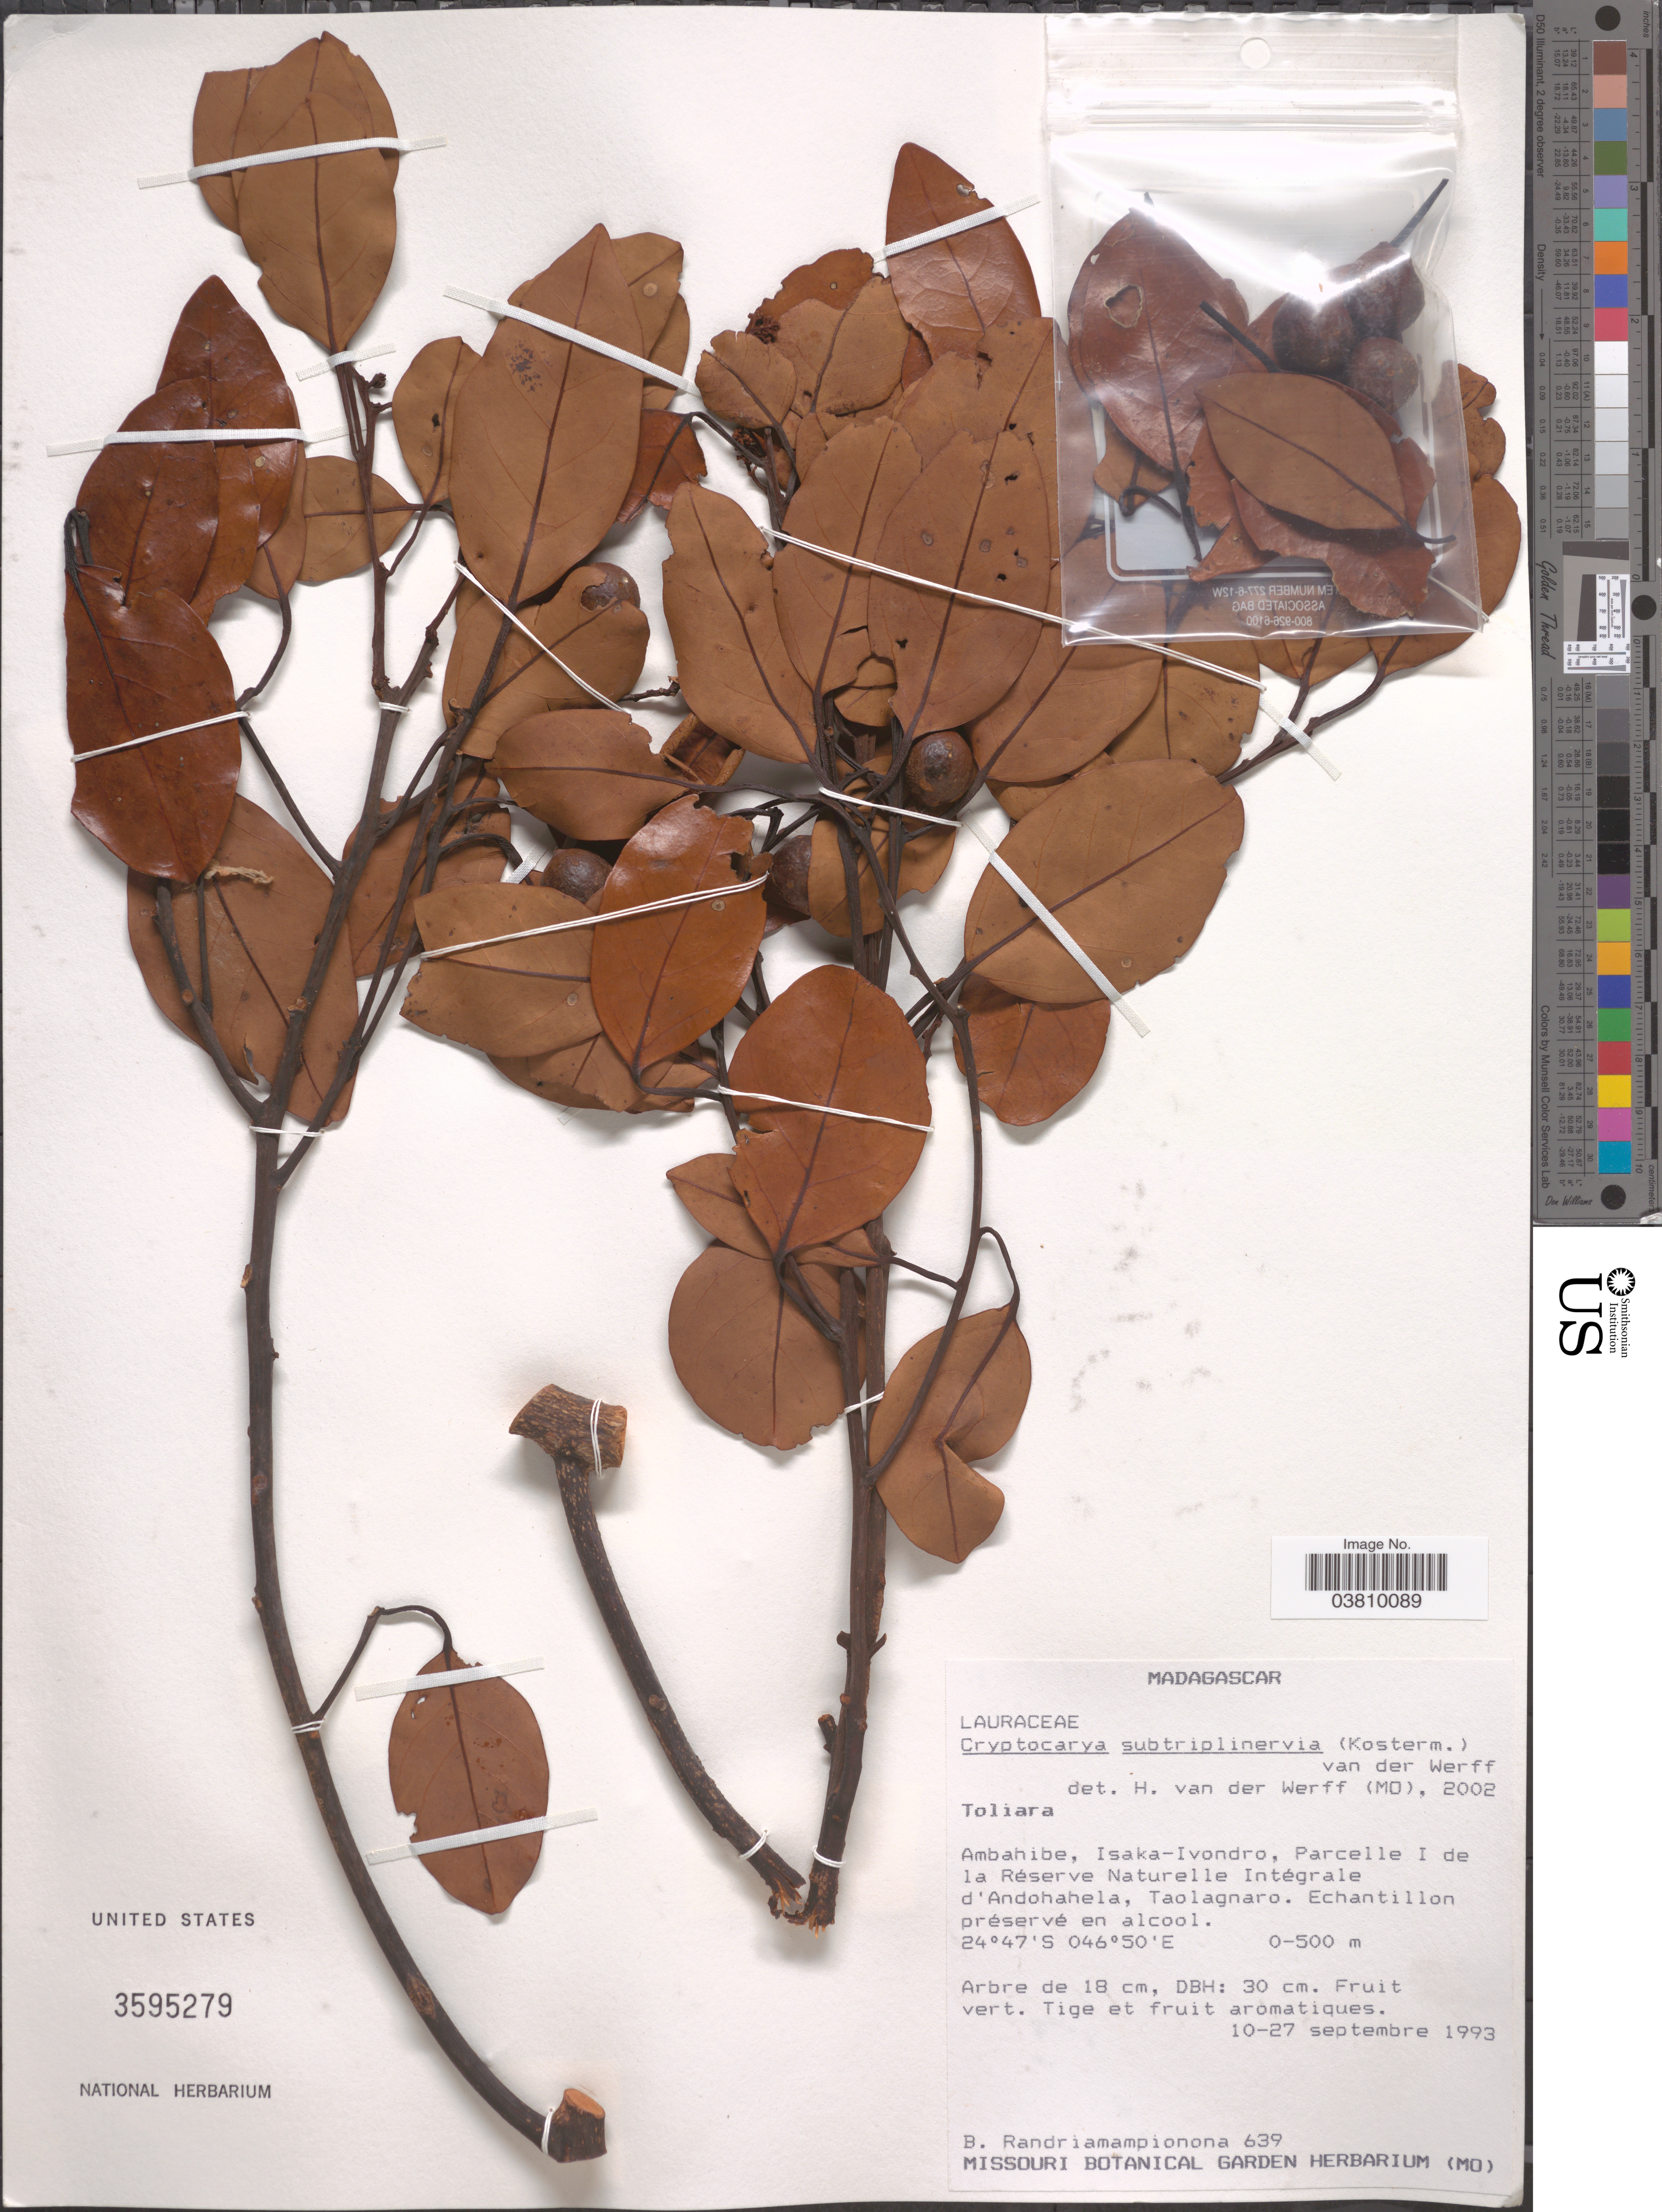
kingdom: Plantae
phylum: Tracheophyta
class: Magnoliopsida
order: Laurales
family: Lauraceae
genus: Cryptocarya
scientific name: Cryptocarya subtriplinervia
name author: (Kosterm.) van der Werff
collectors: B. Randriamampionona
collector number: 639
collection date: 1993-09-10/1993-09-27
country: Madagascar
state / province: Anosy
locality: Ambahibe, Isaka-Ivondro, Parcelle I de la Réserve Naturelle Intégrale d'Andohahela.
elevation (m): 0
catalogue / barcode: US 3595279